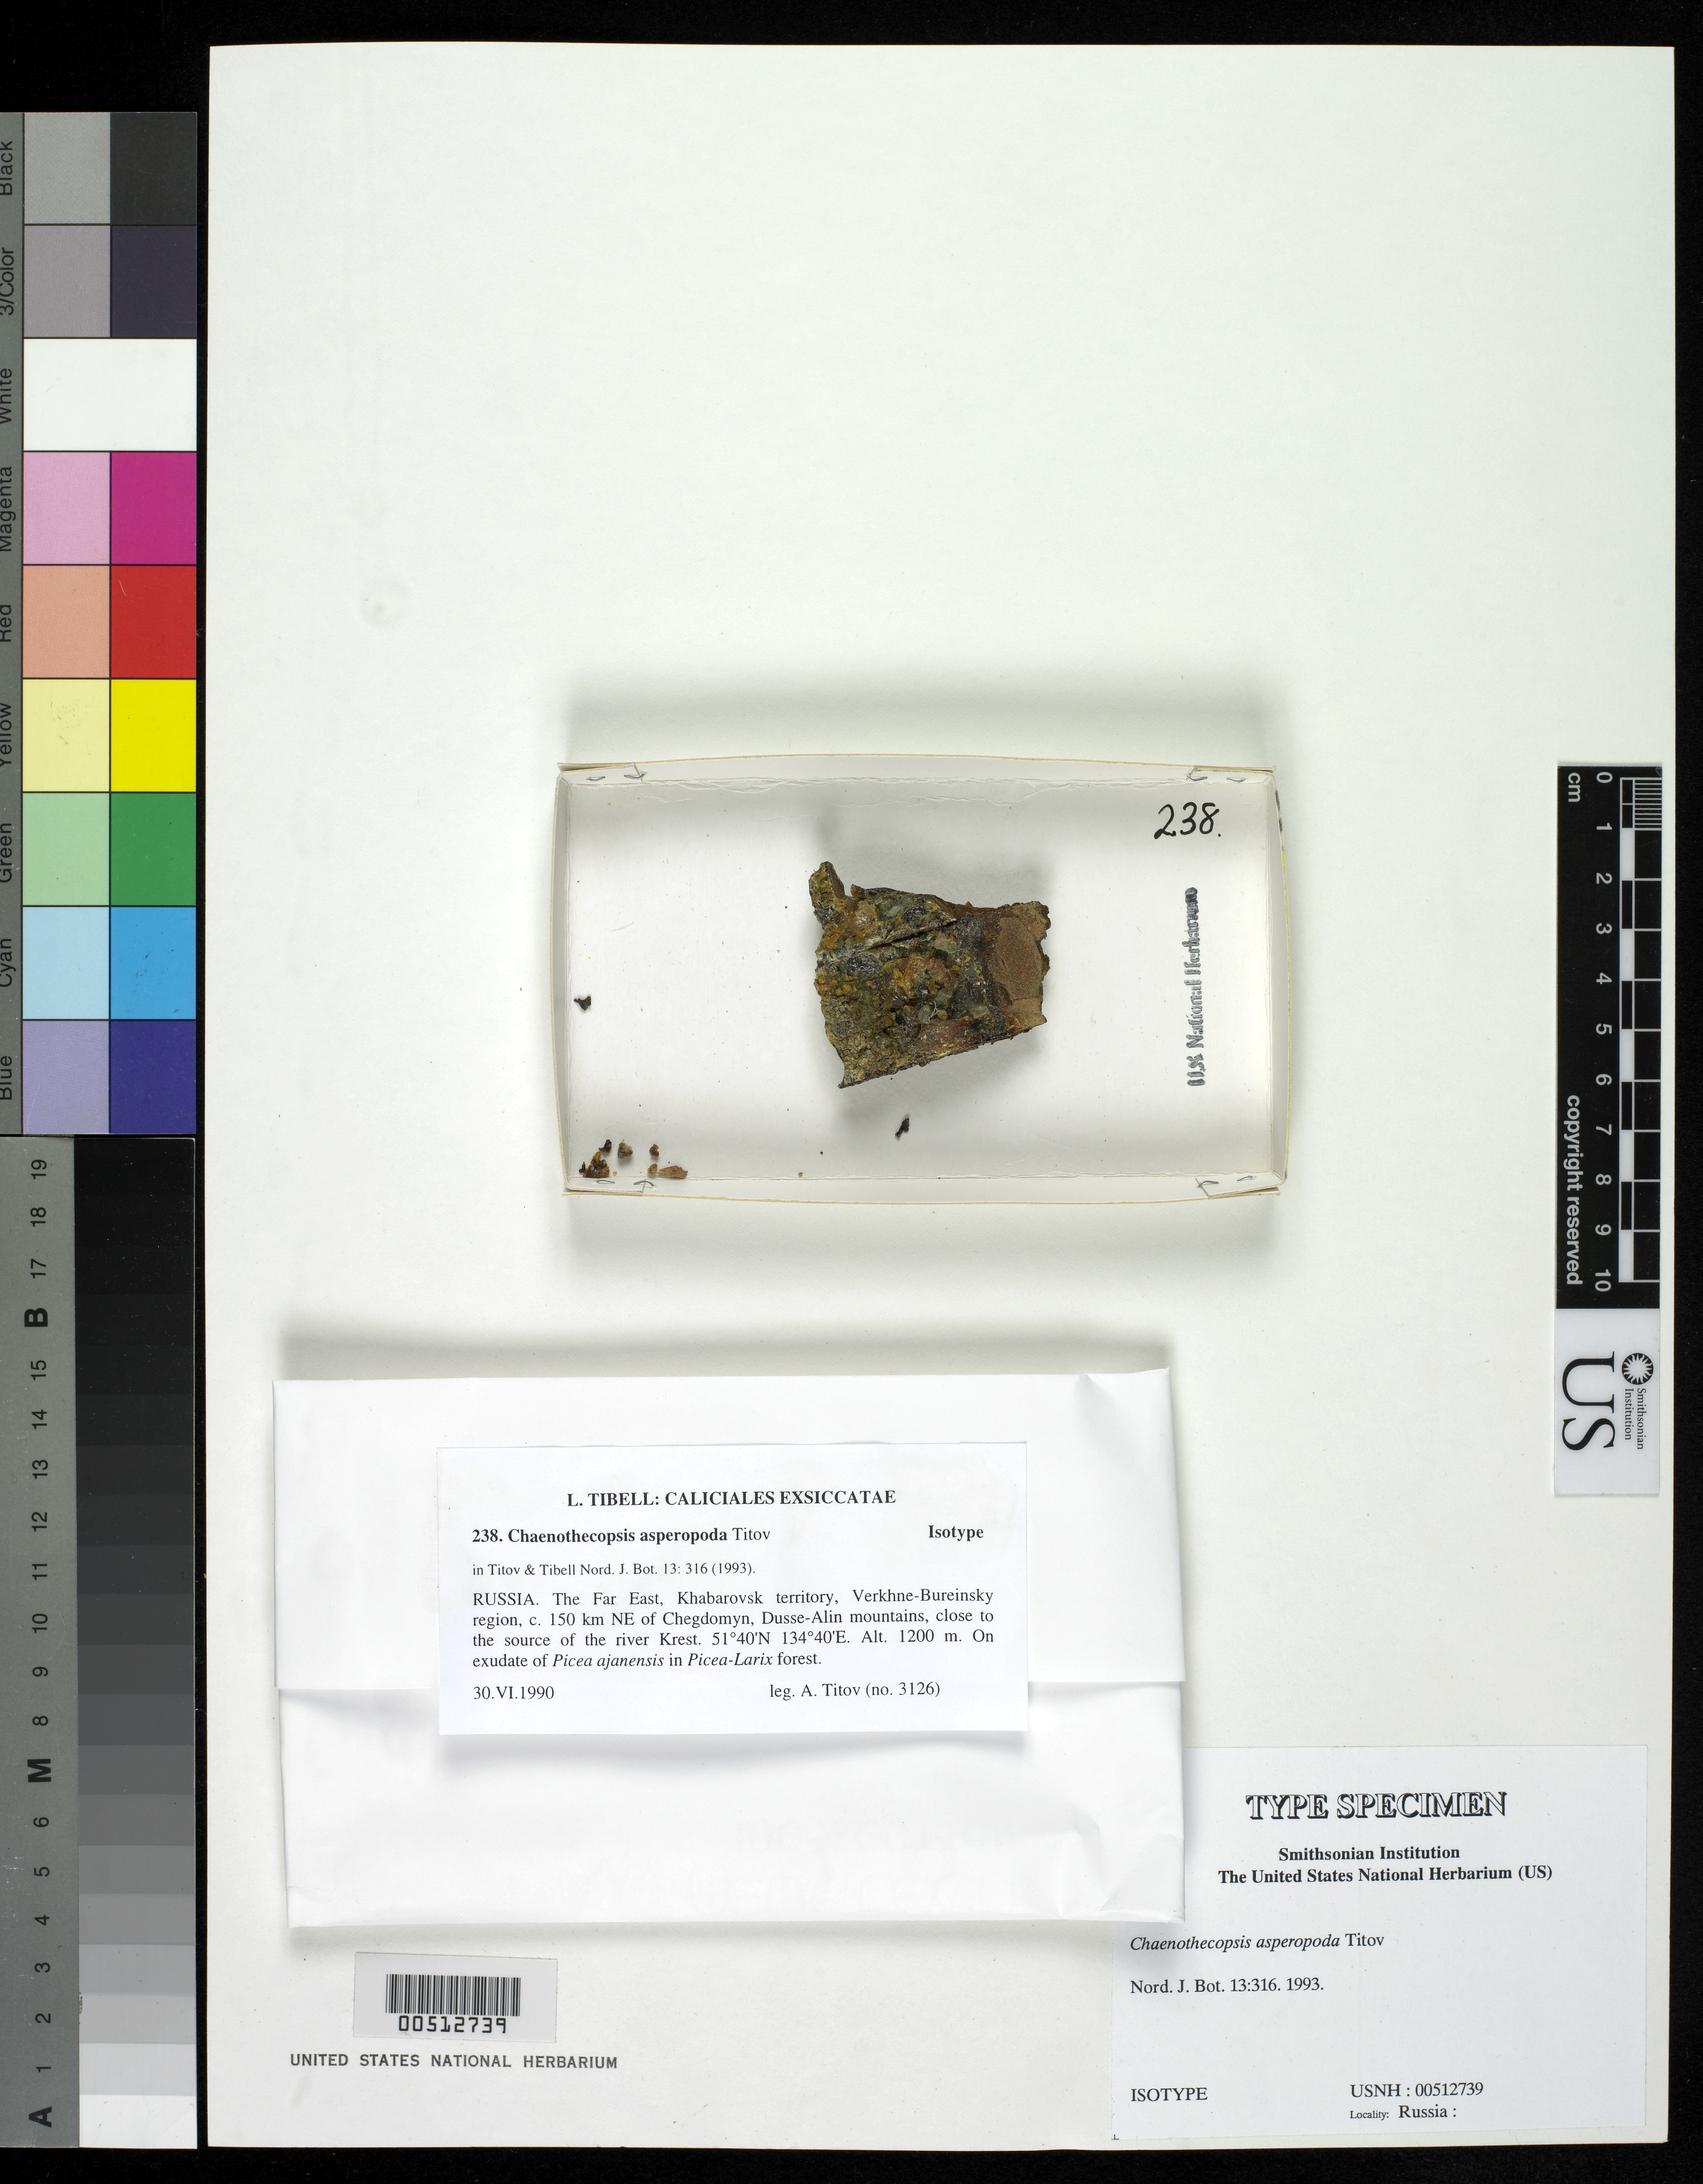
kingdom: Fungi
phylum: Ascomycota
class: Eurotiomycetes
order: Mycocaliciales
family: Mycocaliciaceae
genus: Chaenothecopsis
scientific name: Chaenothecopsis asperopoda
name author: Titov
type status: Isotype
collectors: A. Totov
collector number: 3126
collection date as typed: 30 Jun 1990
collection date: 1990-06-30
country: Russian Federation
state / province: Khabarovsk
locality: Khabarovsk Terr., Verkhne-Bureinsky region, ca. 150 km NE of Chegdomyn, Dusse-Alin Mountains, close to River Krest.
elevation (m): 1200